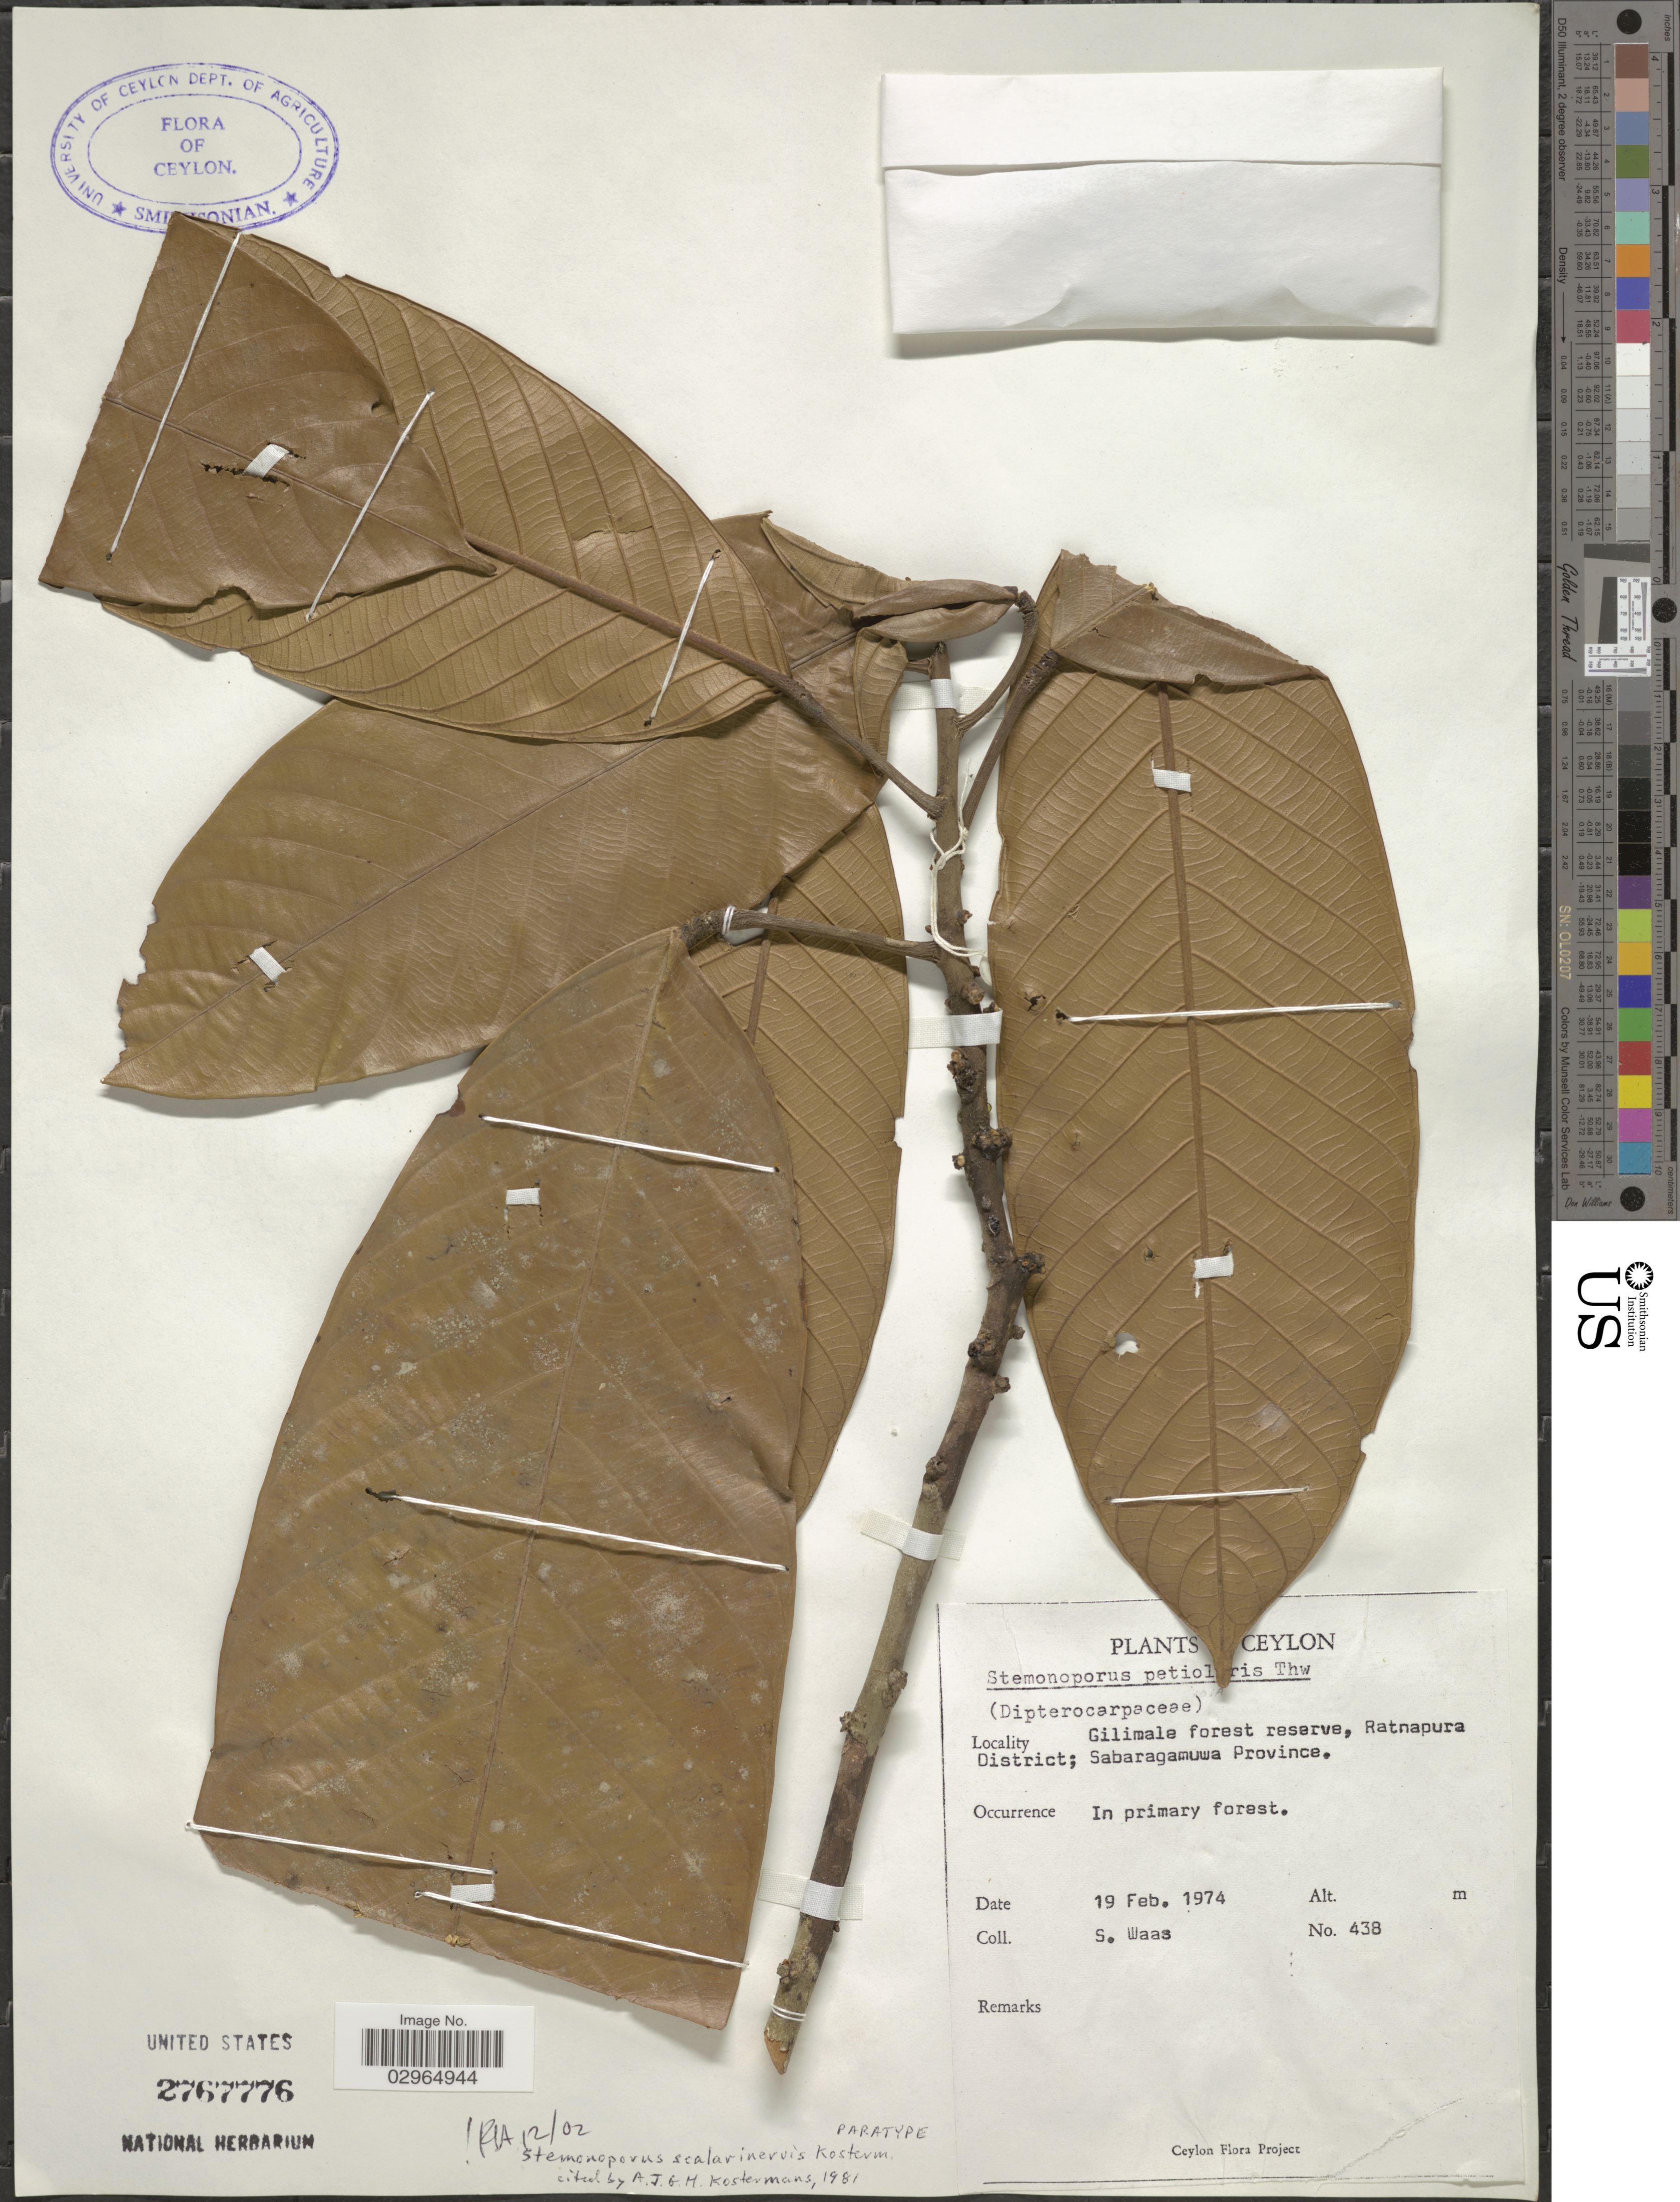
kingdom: Plantae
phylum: Tracheophyta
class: Magnoliopsida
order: Malvales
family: Dipterocarpaceae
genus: Stemonoporus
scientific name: Stemonoporus scalarinervis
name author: Kosterm.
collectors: S. Waas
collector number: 438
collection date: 1974-02-19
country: Sri Lanka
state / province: Sabaragamuwa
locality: Ceylon. Gilimale forest reserve, Ratnapura District.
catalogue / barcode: US 2767776